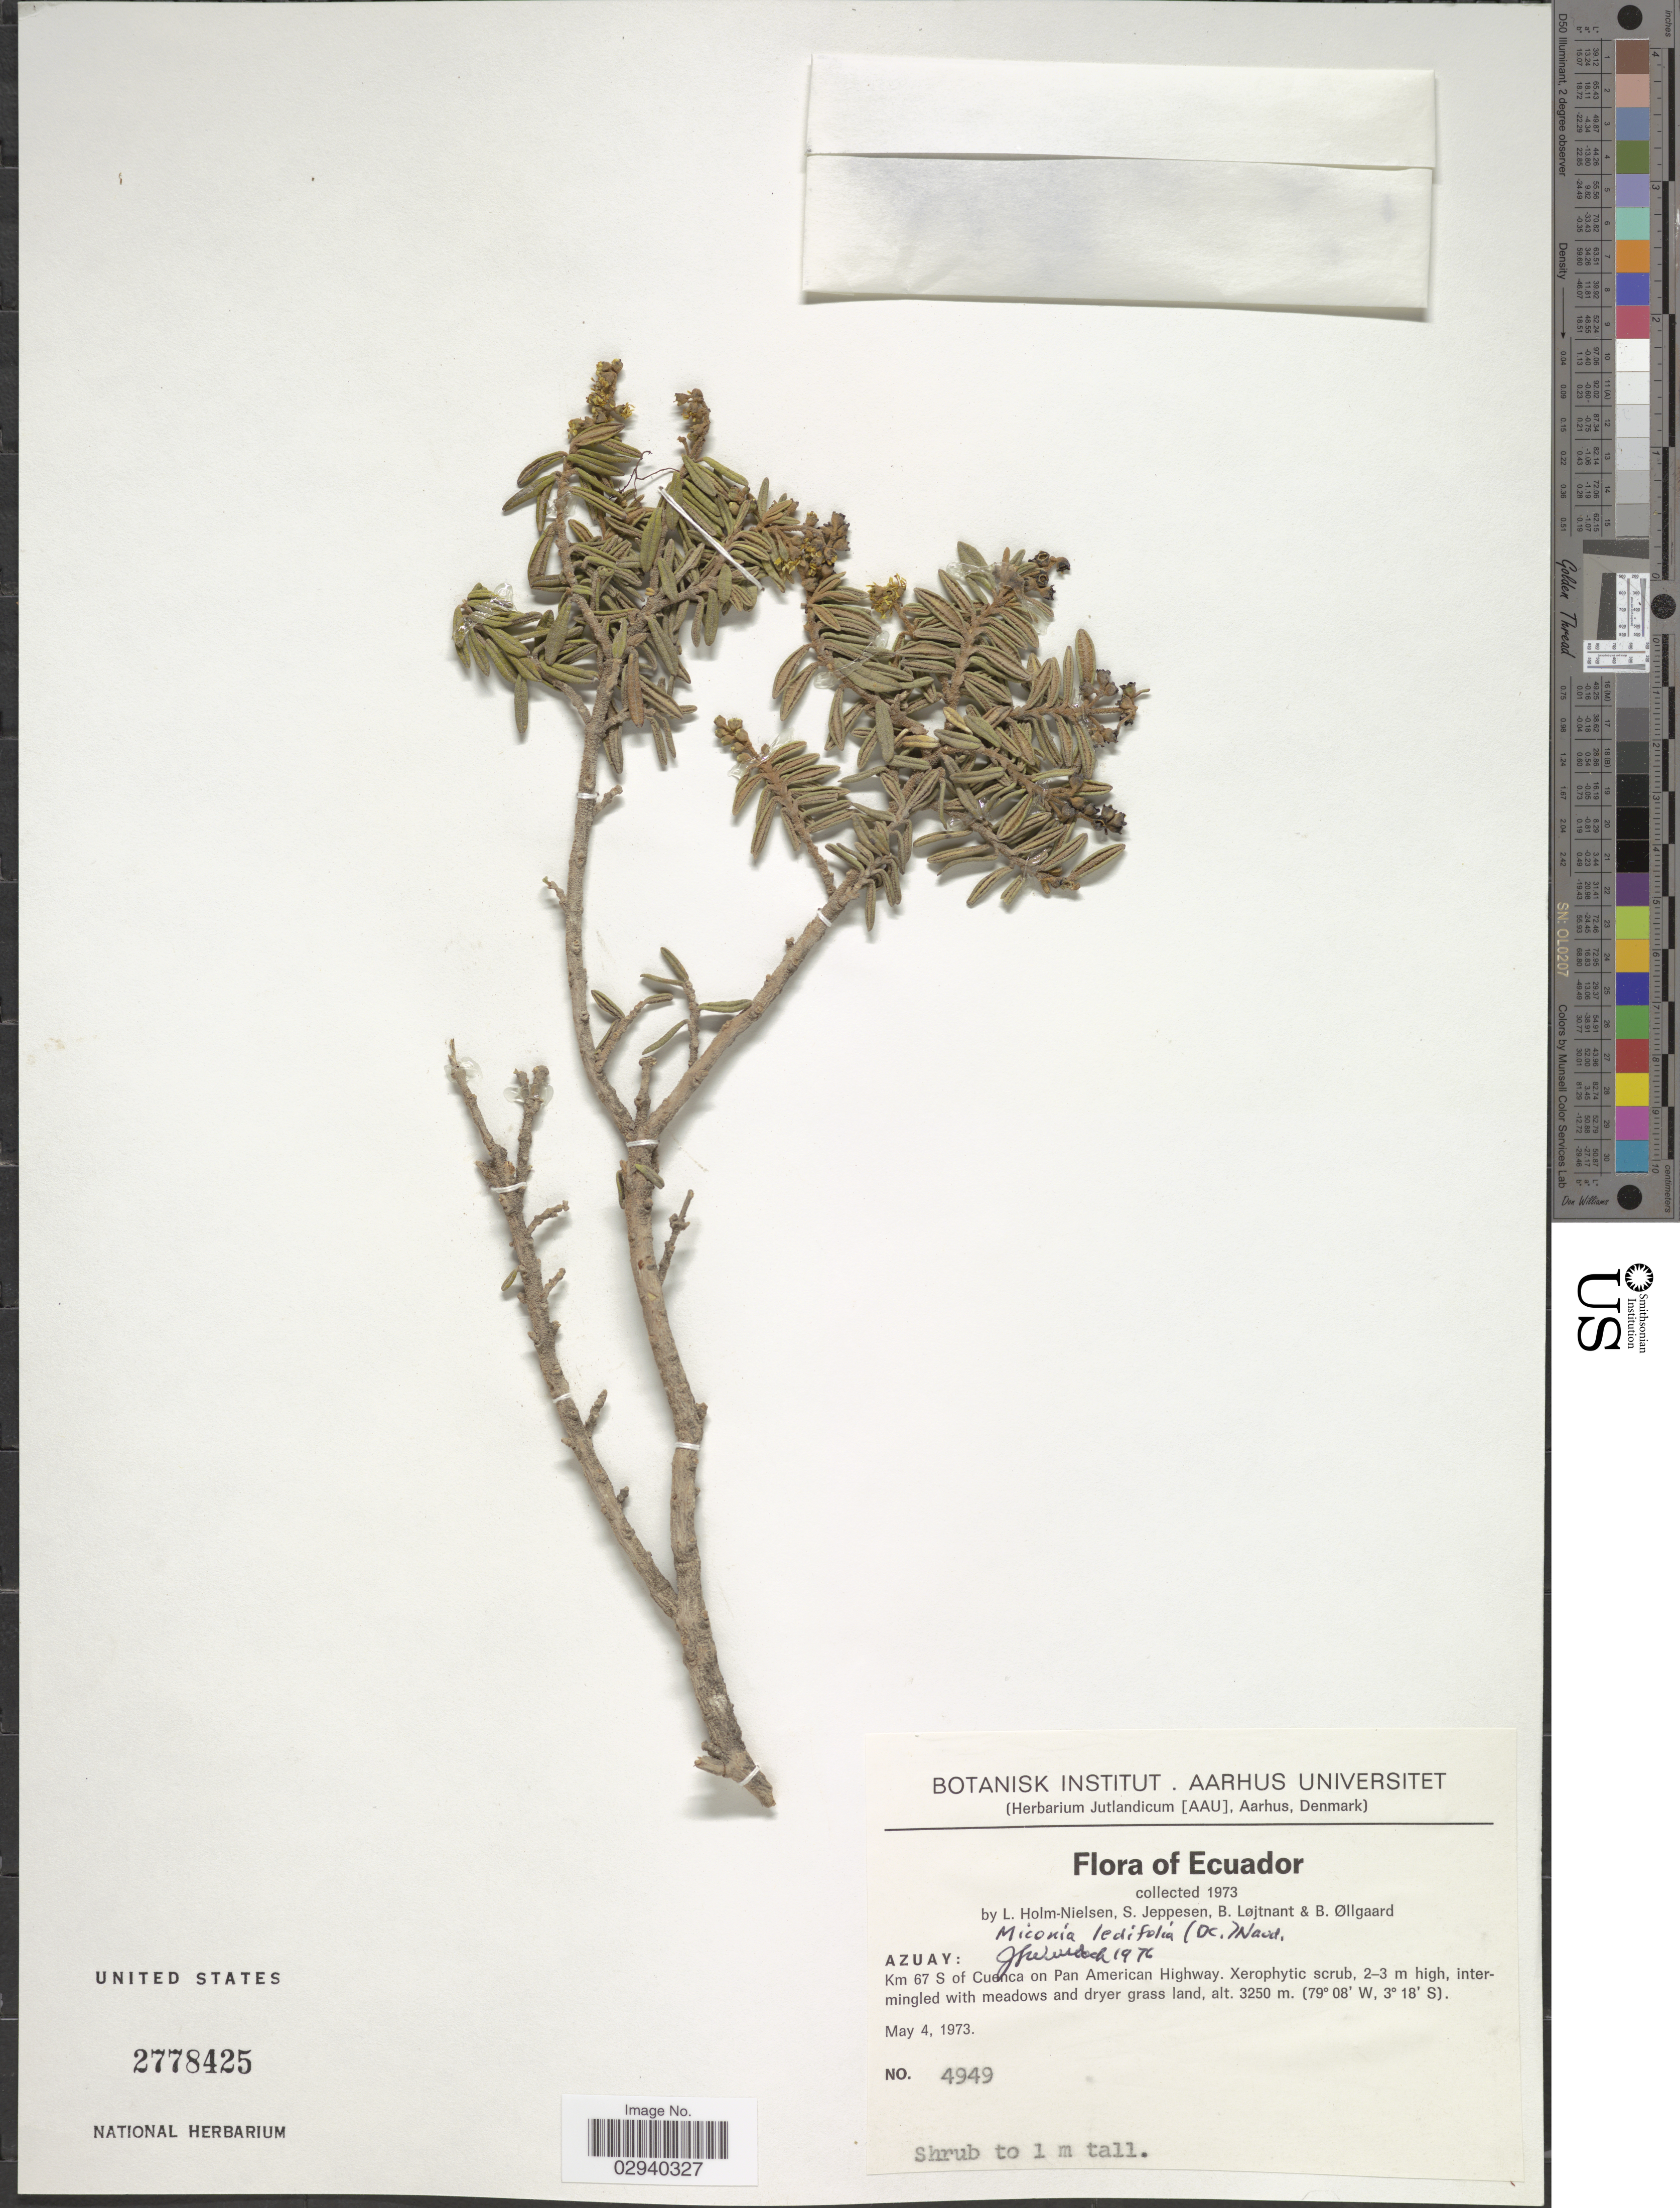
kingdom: Plantae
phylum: Tracheophyta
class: Magnoliopsida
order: Myrtales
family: Melastomataceae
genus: Miconia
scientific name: Miconia ledifolia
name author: (DC.) Naudin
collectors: L. Holm-Nielsen, S. Jeppesen, B. Löjtnant & B. Øllgaard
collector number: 4949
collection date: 1973-05-04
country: Ecuador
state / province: Azuay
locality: Km 67 S of Cuenca on Pan American Highway.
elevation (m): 3250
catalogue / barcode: US 2778425